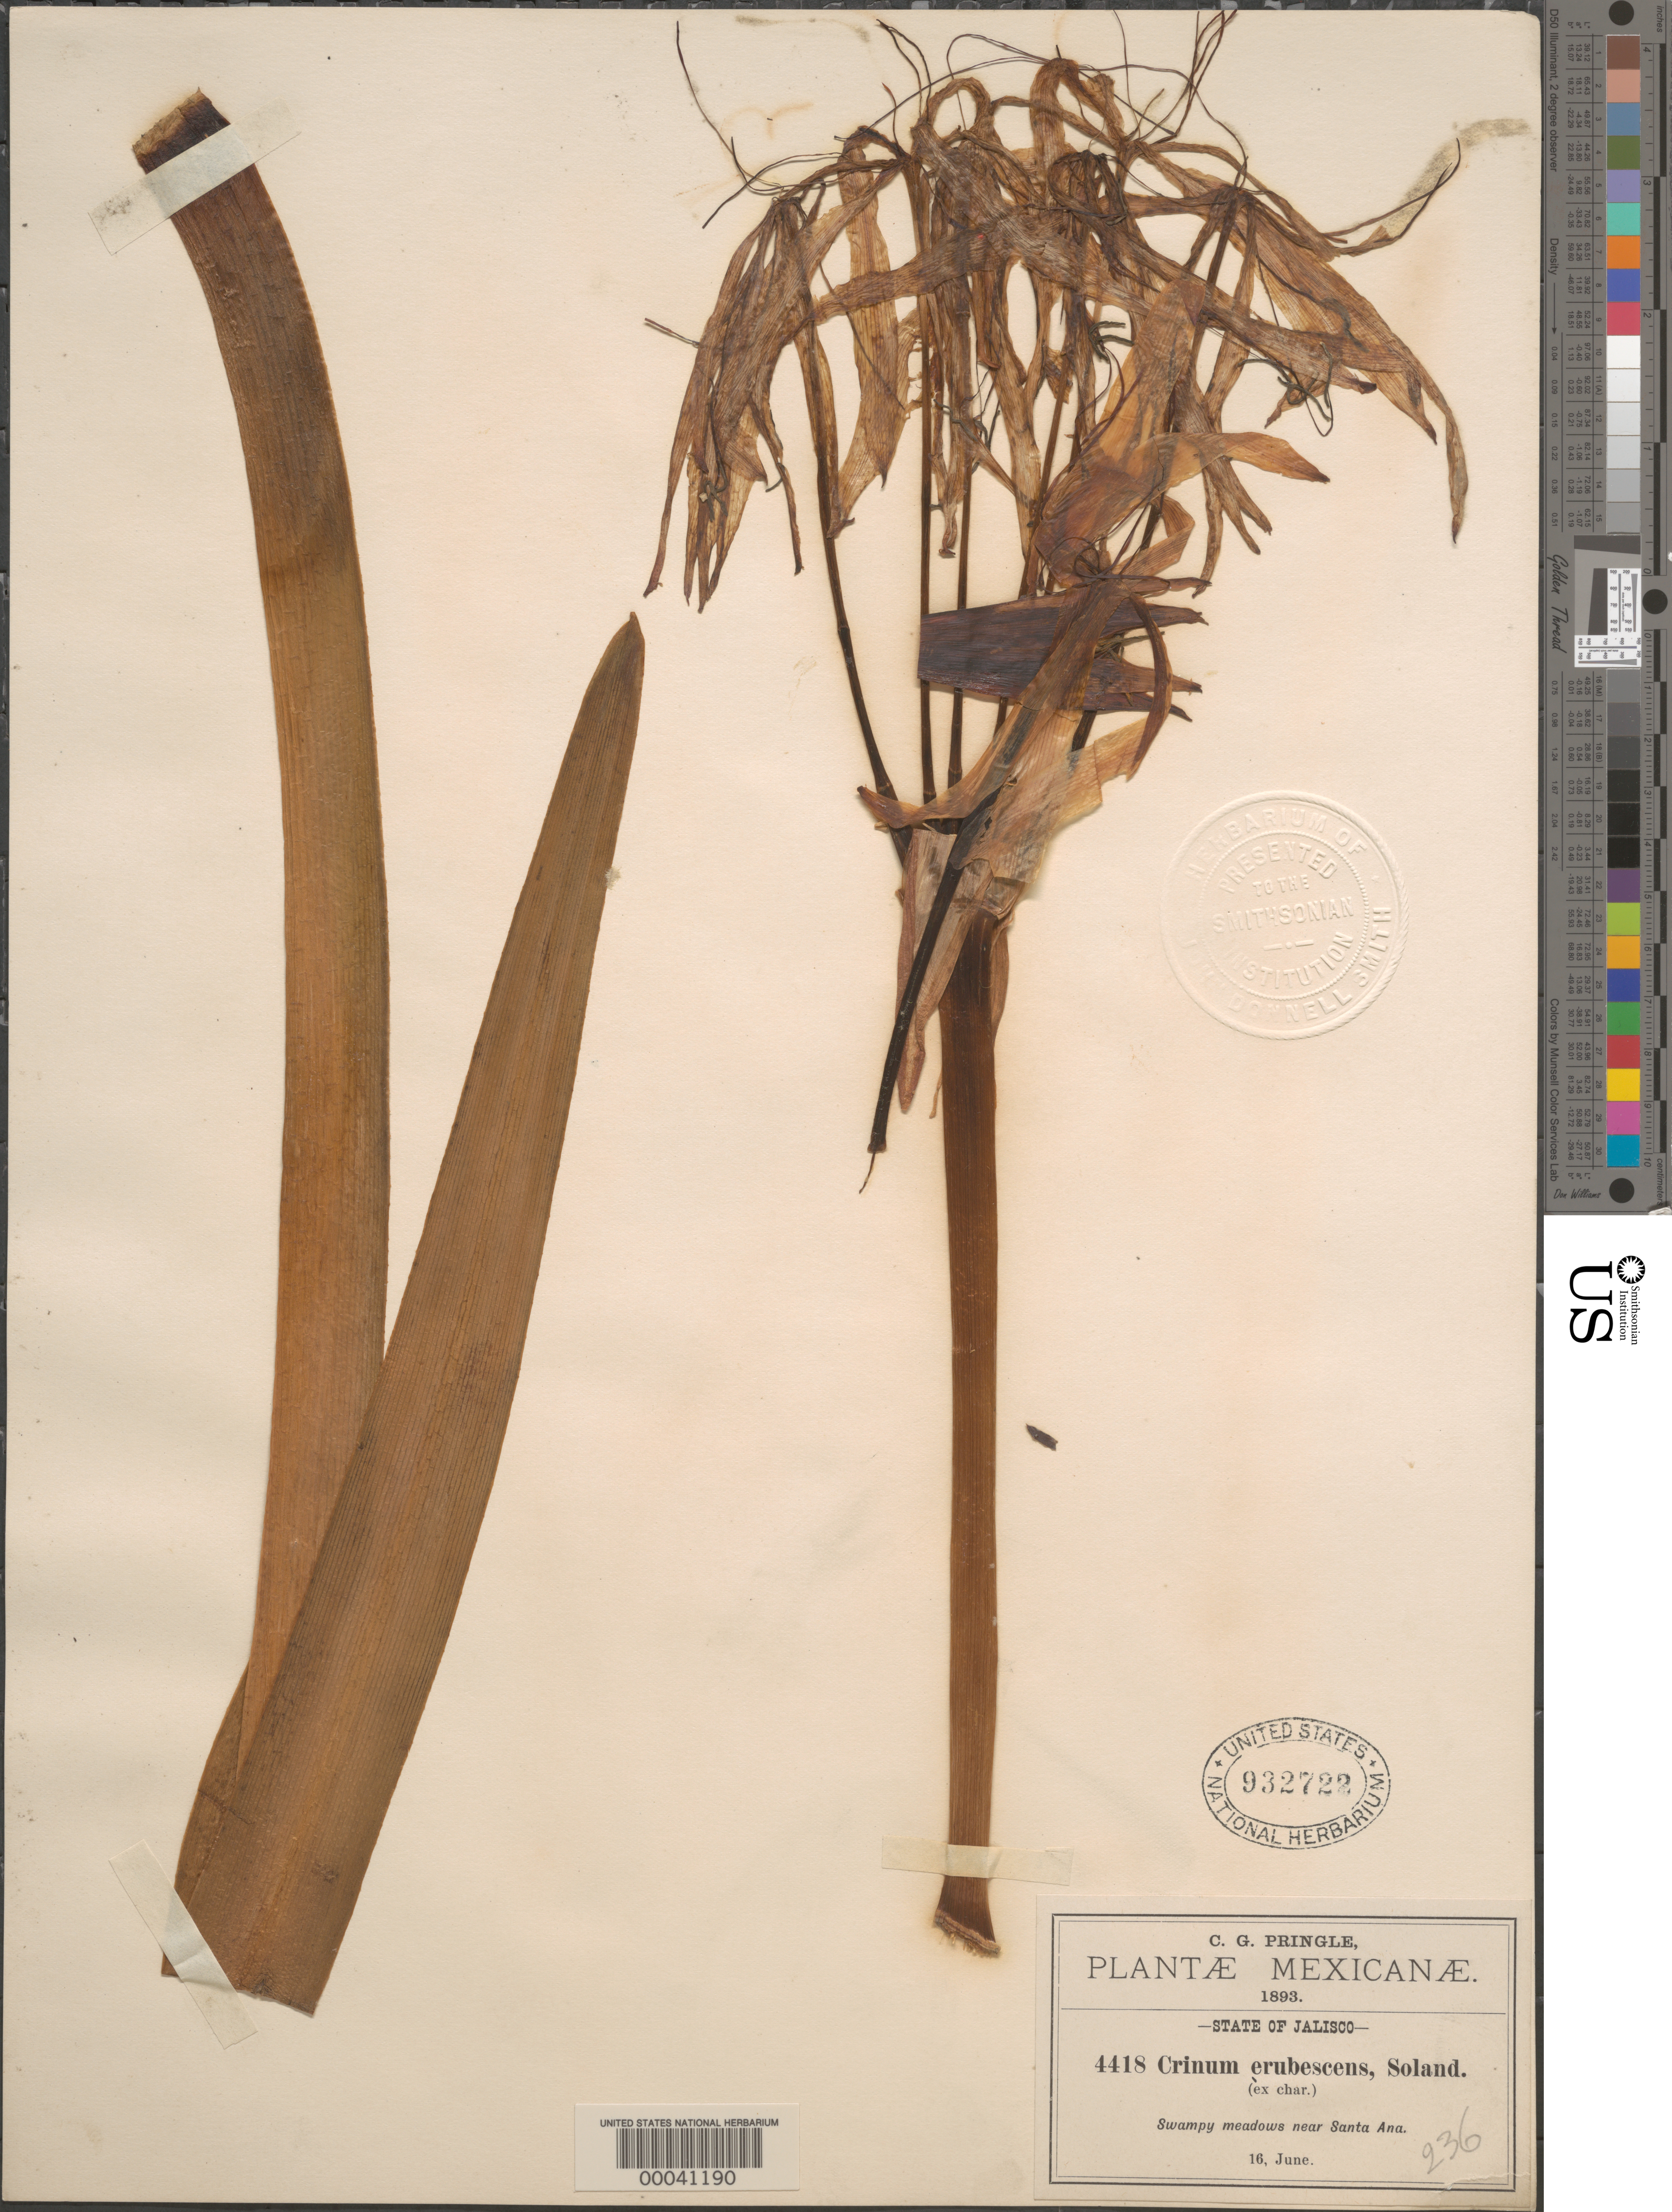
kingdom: Plantae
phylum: Tracheophyta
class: Liliopsida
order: Asparagales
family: Amaryllidaceae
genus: Crinum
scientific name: Crinum erubescens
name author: Aiton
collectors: C. G. Pringle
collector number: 4418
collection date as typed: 16 Jun 1893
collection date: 1893-06-16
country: Mexico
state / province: Jalisco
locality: Near Santa Ana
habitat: Swampy meadows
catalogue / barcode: US 932722